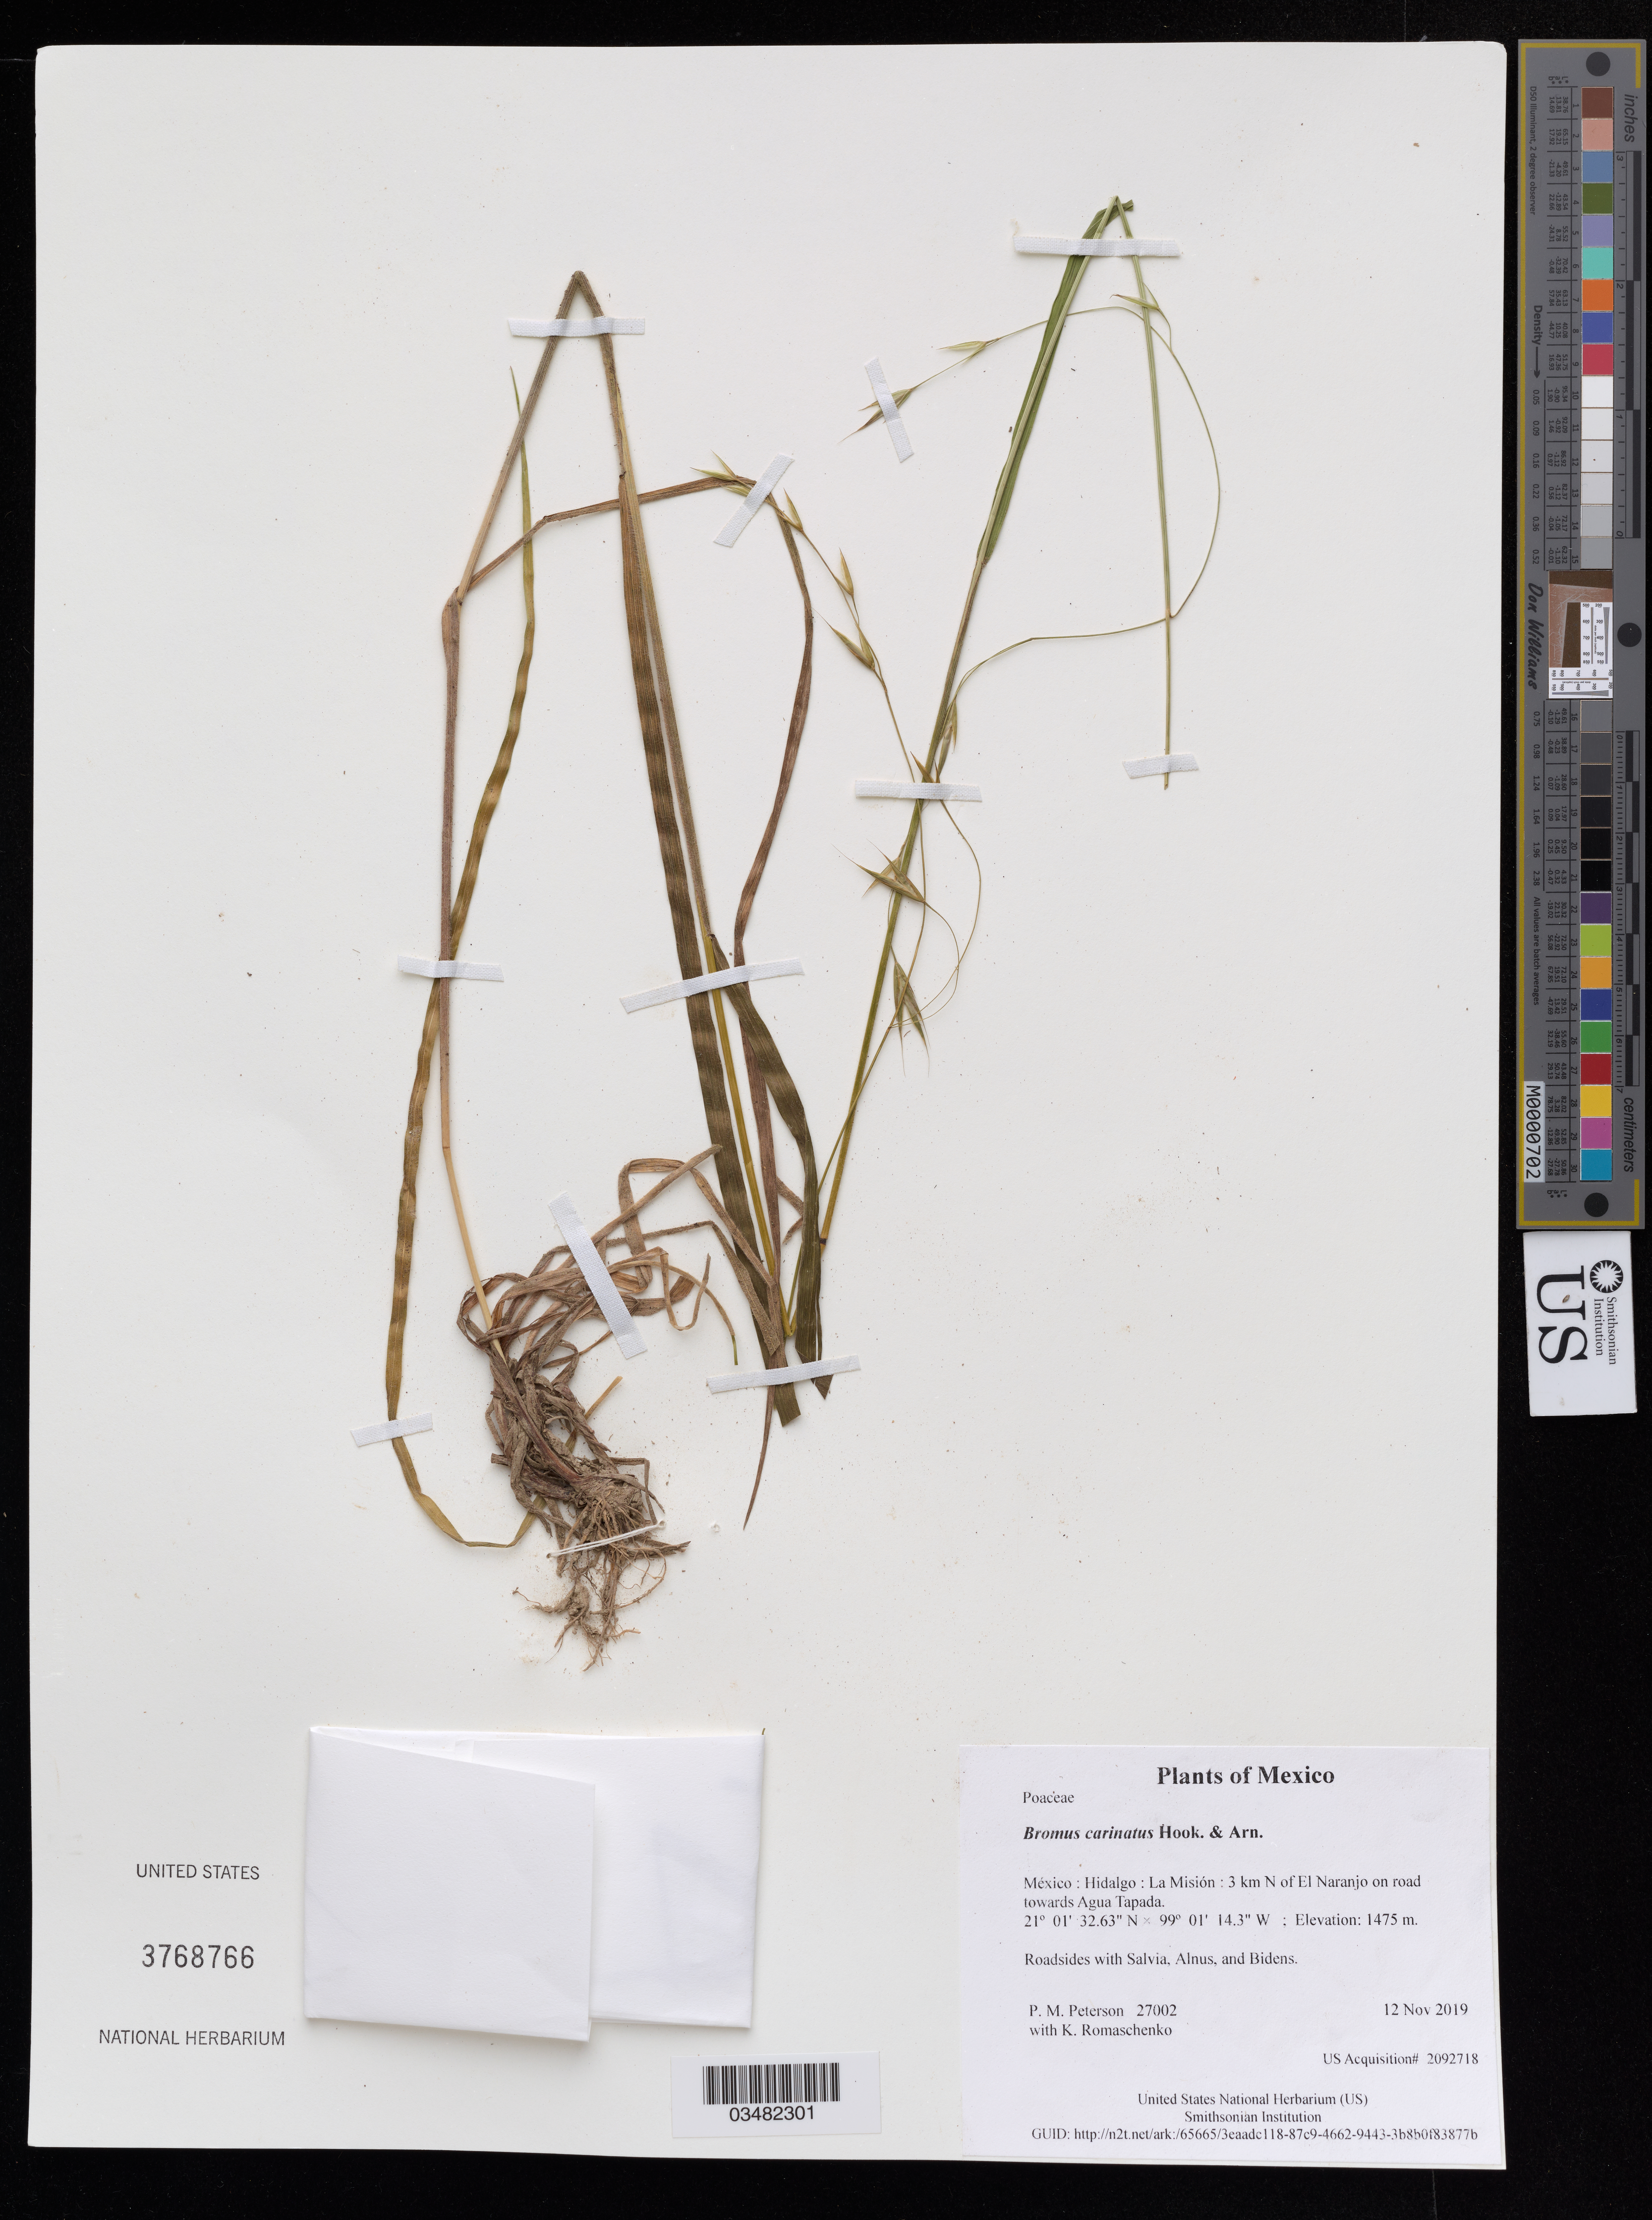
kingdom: Plantae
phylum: Tracheophyta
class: Liliopsida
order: Poales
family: Poaceae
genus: Bromus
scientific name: Bromus carinatus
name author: Hook. & Arn.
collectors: P. M. Peterson & K. Romaschenko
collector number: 27002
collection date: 2019-11-12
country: México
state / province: Hidalgo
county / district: La Misión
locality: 3 km N of El Naranjo on road towards Agua Tapada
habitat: Roadsides with Salvia, Alnus, and Bidens.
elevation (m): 1475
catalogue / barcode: US 3768766